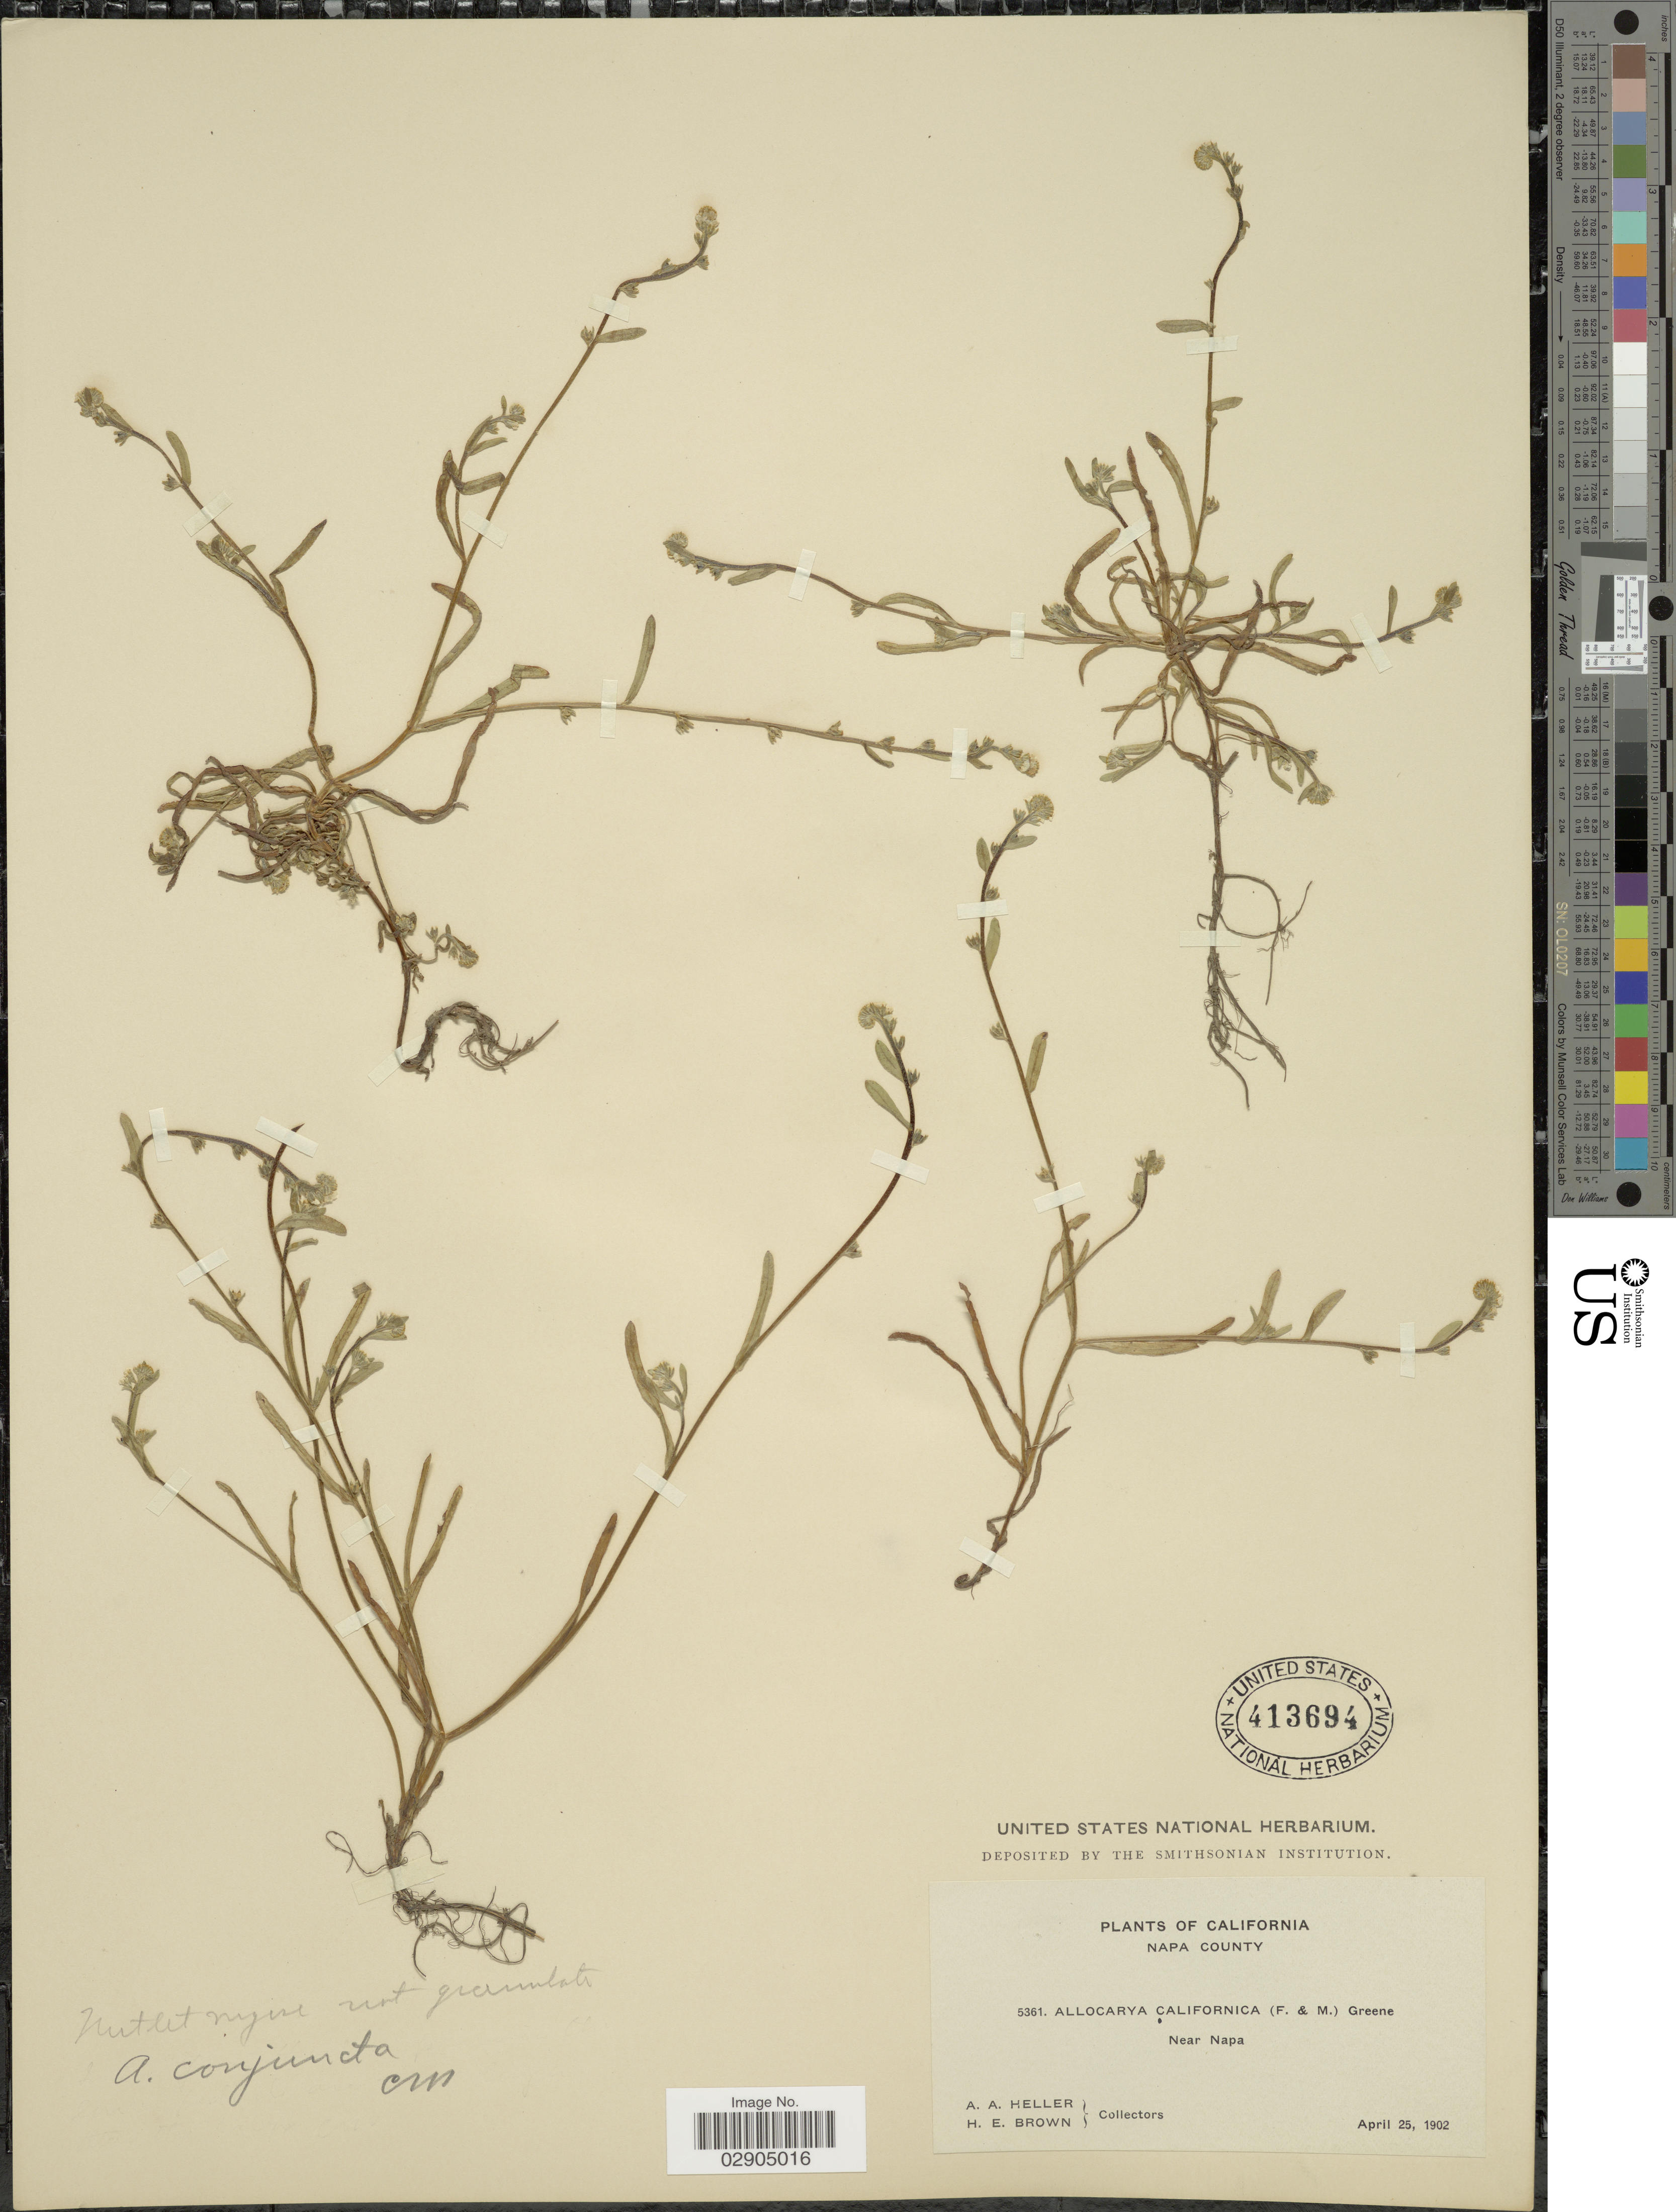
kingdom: Plantae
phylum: Tracheophyta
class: Magnoliopsida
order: Boraginales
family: Boraginaceae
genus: Allocarya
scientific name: Allocarya conjuncta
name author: Piper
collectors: A. A. Heller & H. E. Brown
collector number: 5361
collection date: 1902-04-25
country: United States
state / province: California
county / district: Napa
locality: Napa County. Near Napa.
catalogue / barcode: US 413694